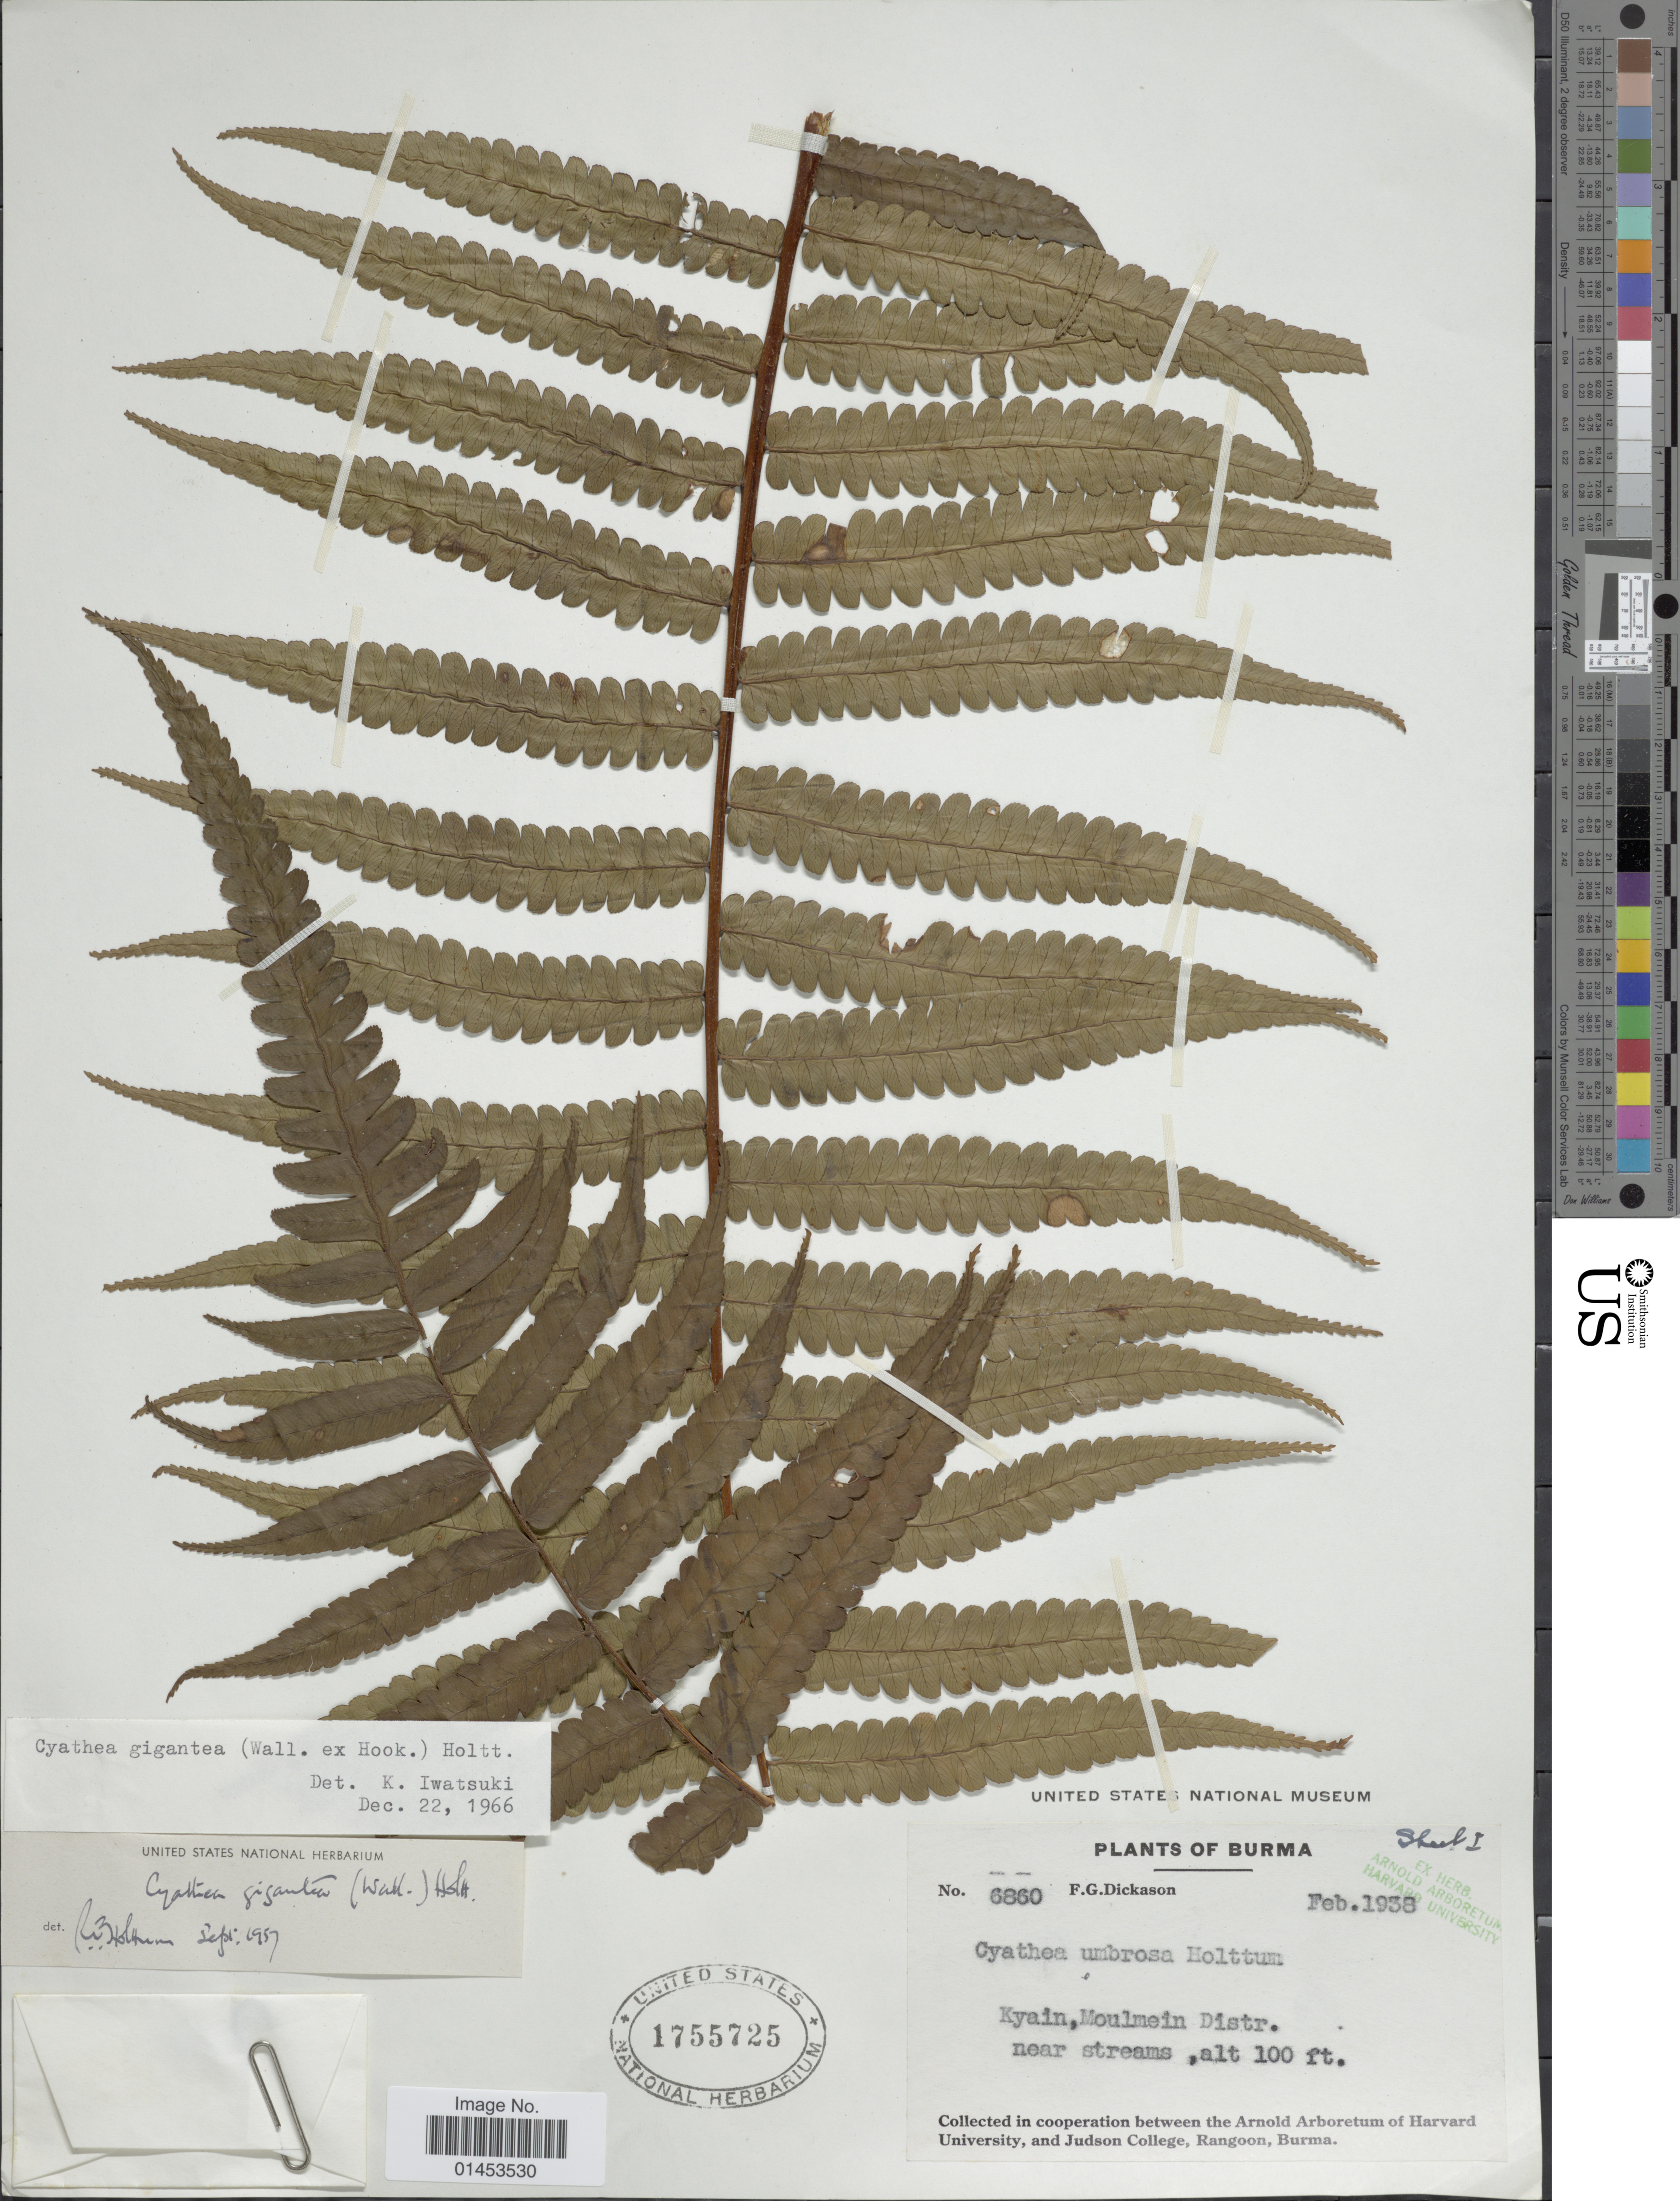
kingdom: Plantae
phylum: Tracheophyta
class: Polypodiopsida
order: Cyatheales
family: Cyatheaceae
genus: Cyathea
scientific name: Cyathea gigantea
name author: (Wall. ex Hook.) Holttum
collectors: F. Dickason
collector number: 6860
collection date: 1938-02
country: Myanmar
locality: Burma, Kyain, Moulmein distr. near stream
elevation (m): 30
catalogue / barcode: US 1755725